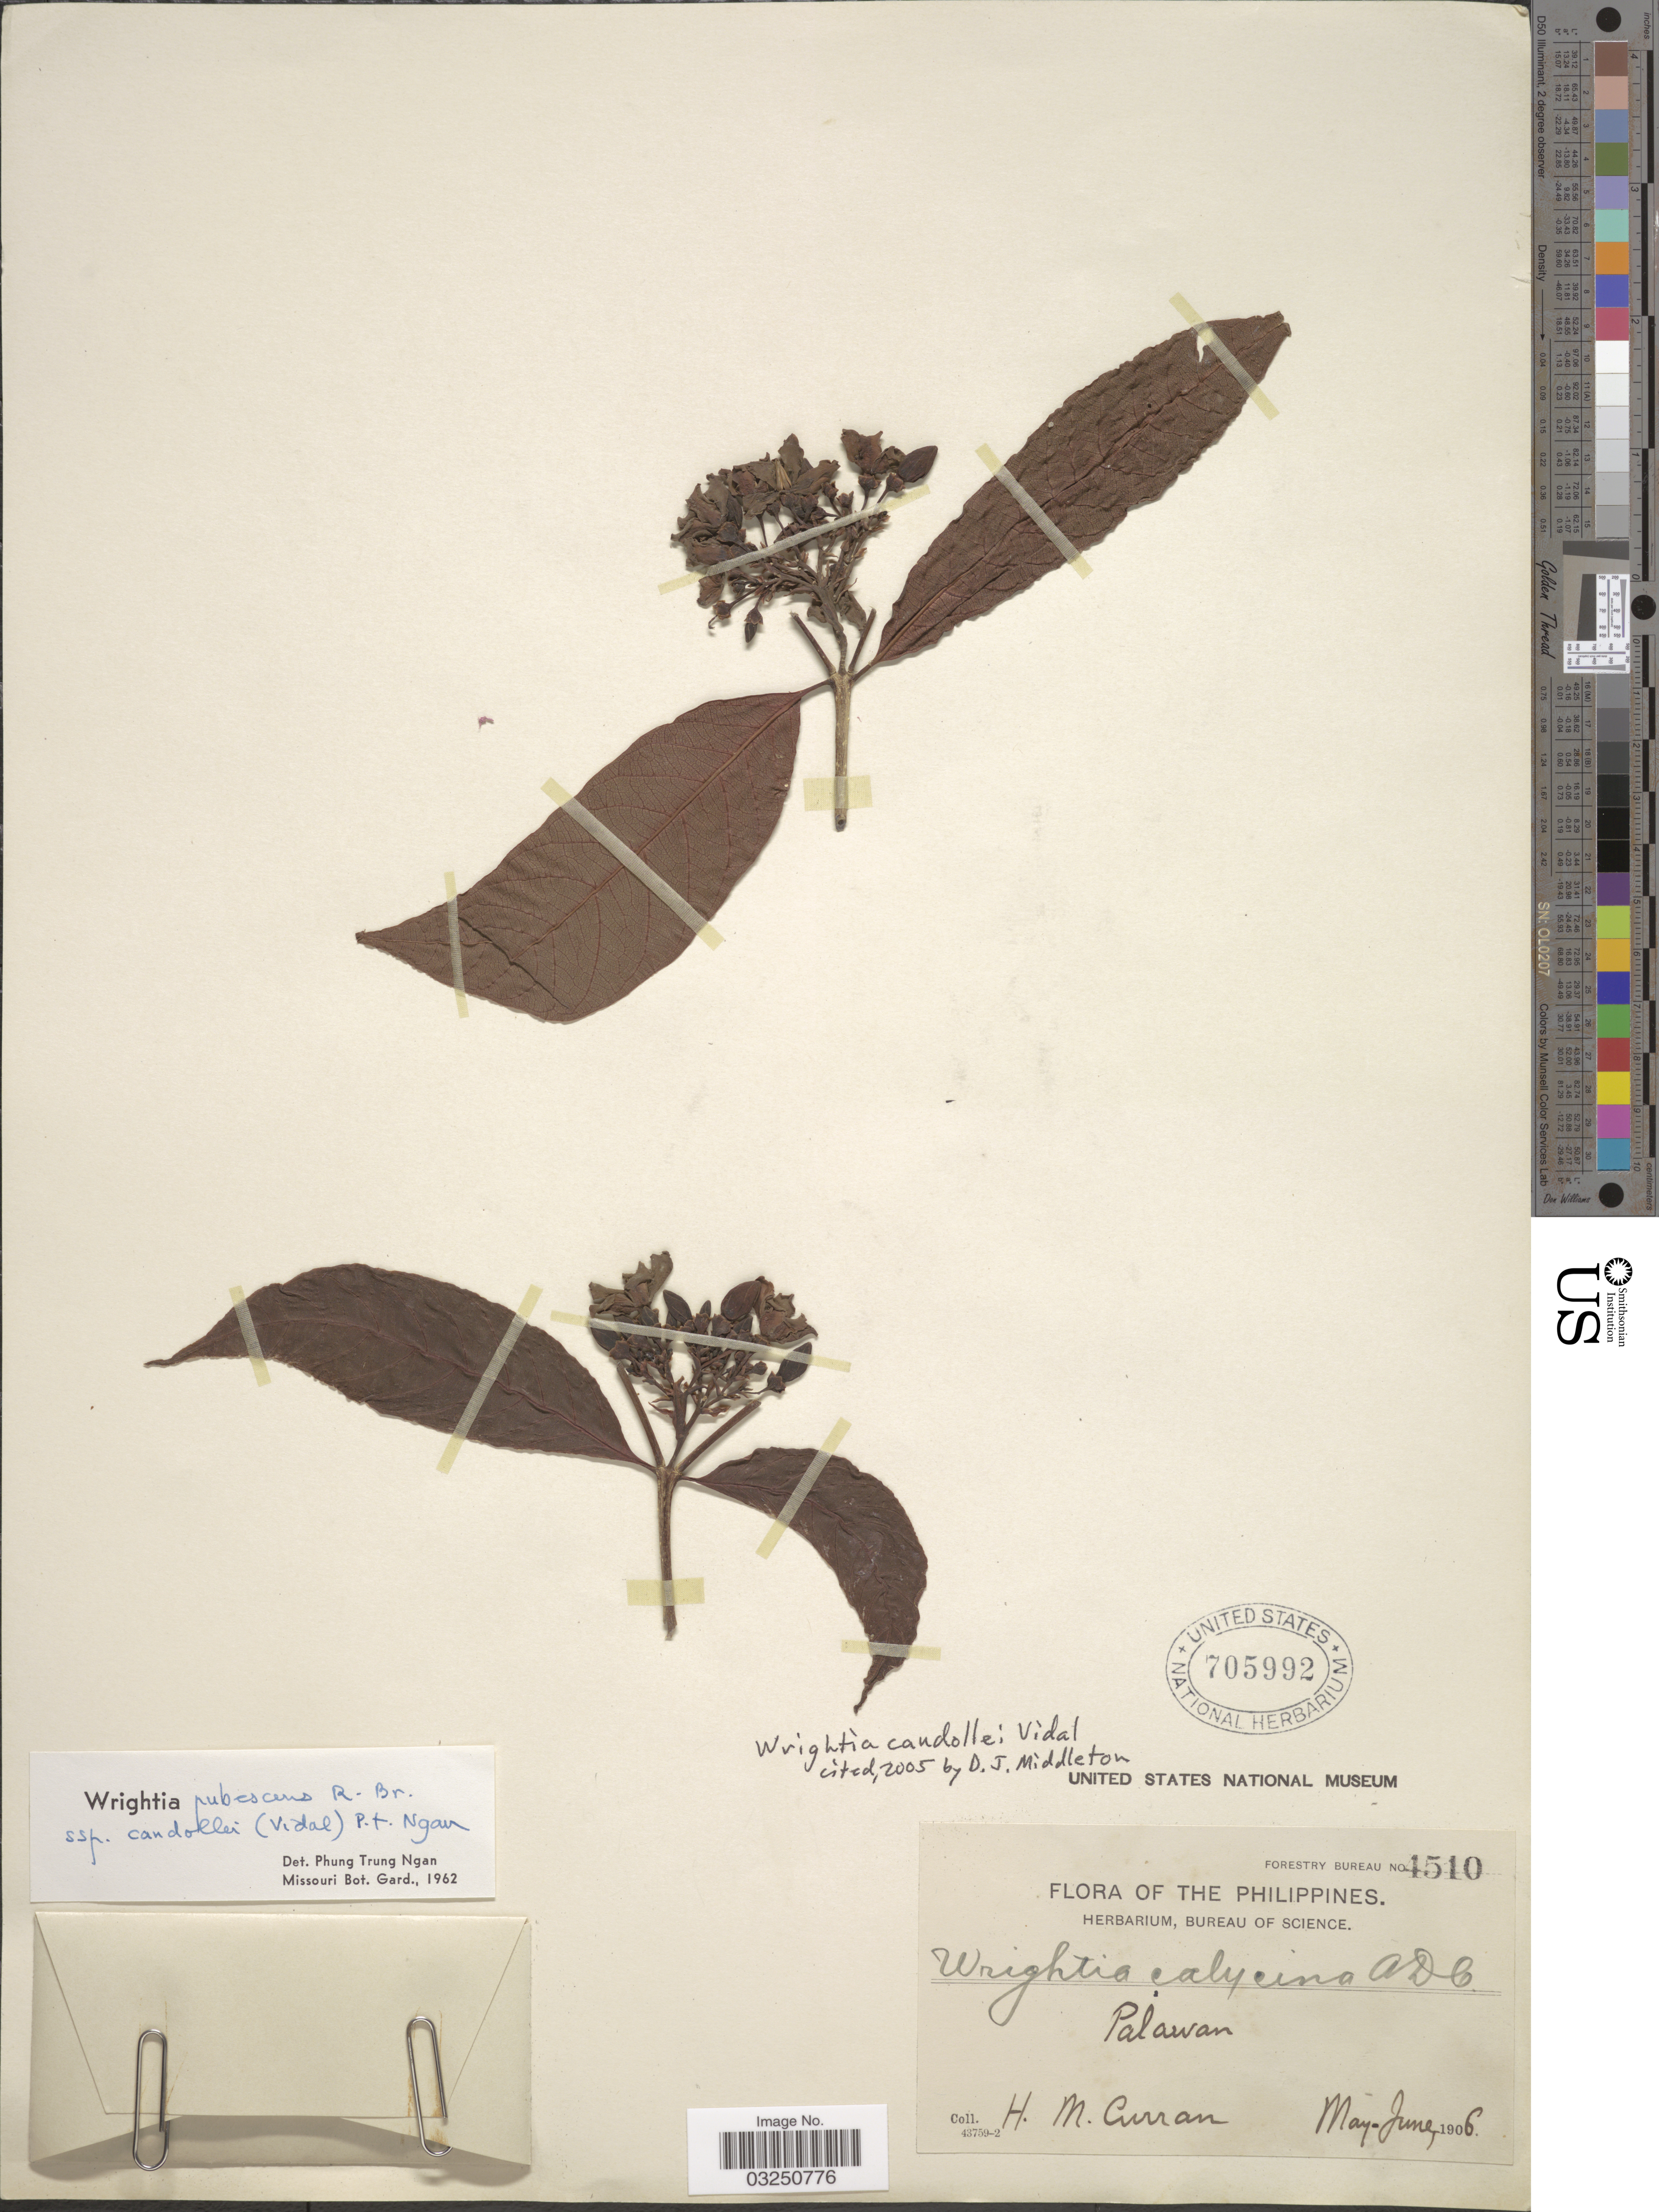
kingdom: Plantae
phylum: Tracheophyta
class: Magnoliopsida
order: Gentianales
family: Apocynaceae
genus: Wrightia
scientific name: Wrightia candollei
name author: Vidal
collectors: H. M. Curran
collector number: Forestry Bureau 4510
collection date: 1906-05/1906-06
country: Philippines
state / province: Mimaropa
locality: Palawan.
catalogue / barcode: US 705992